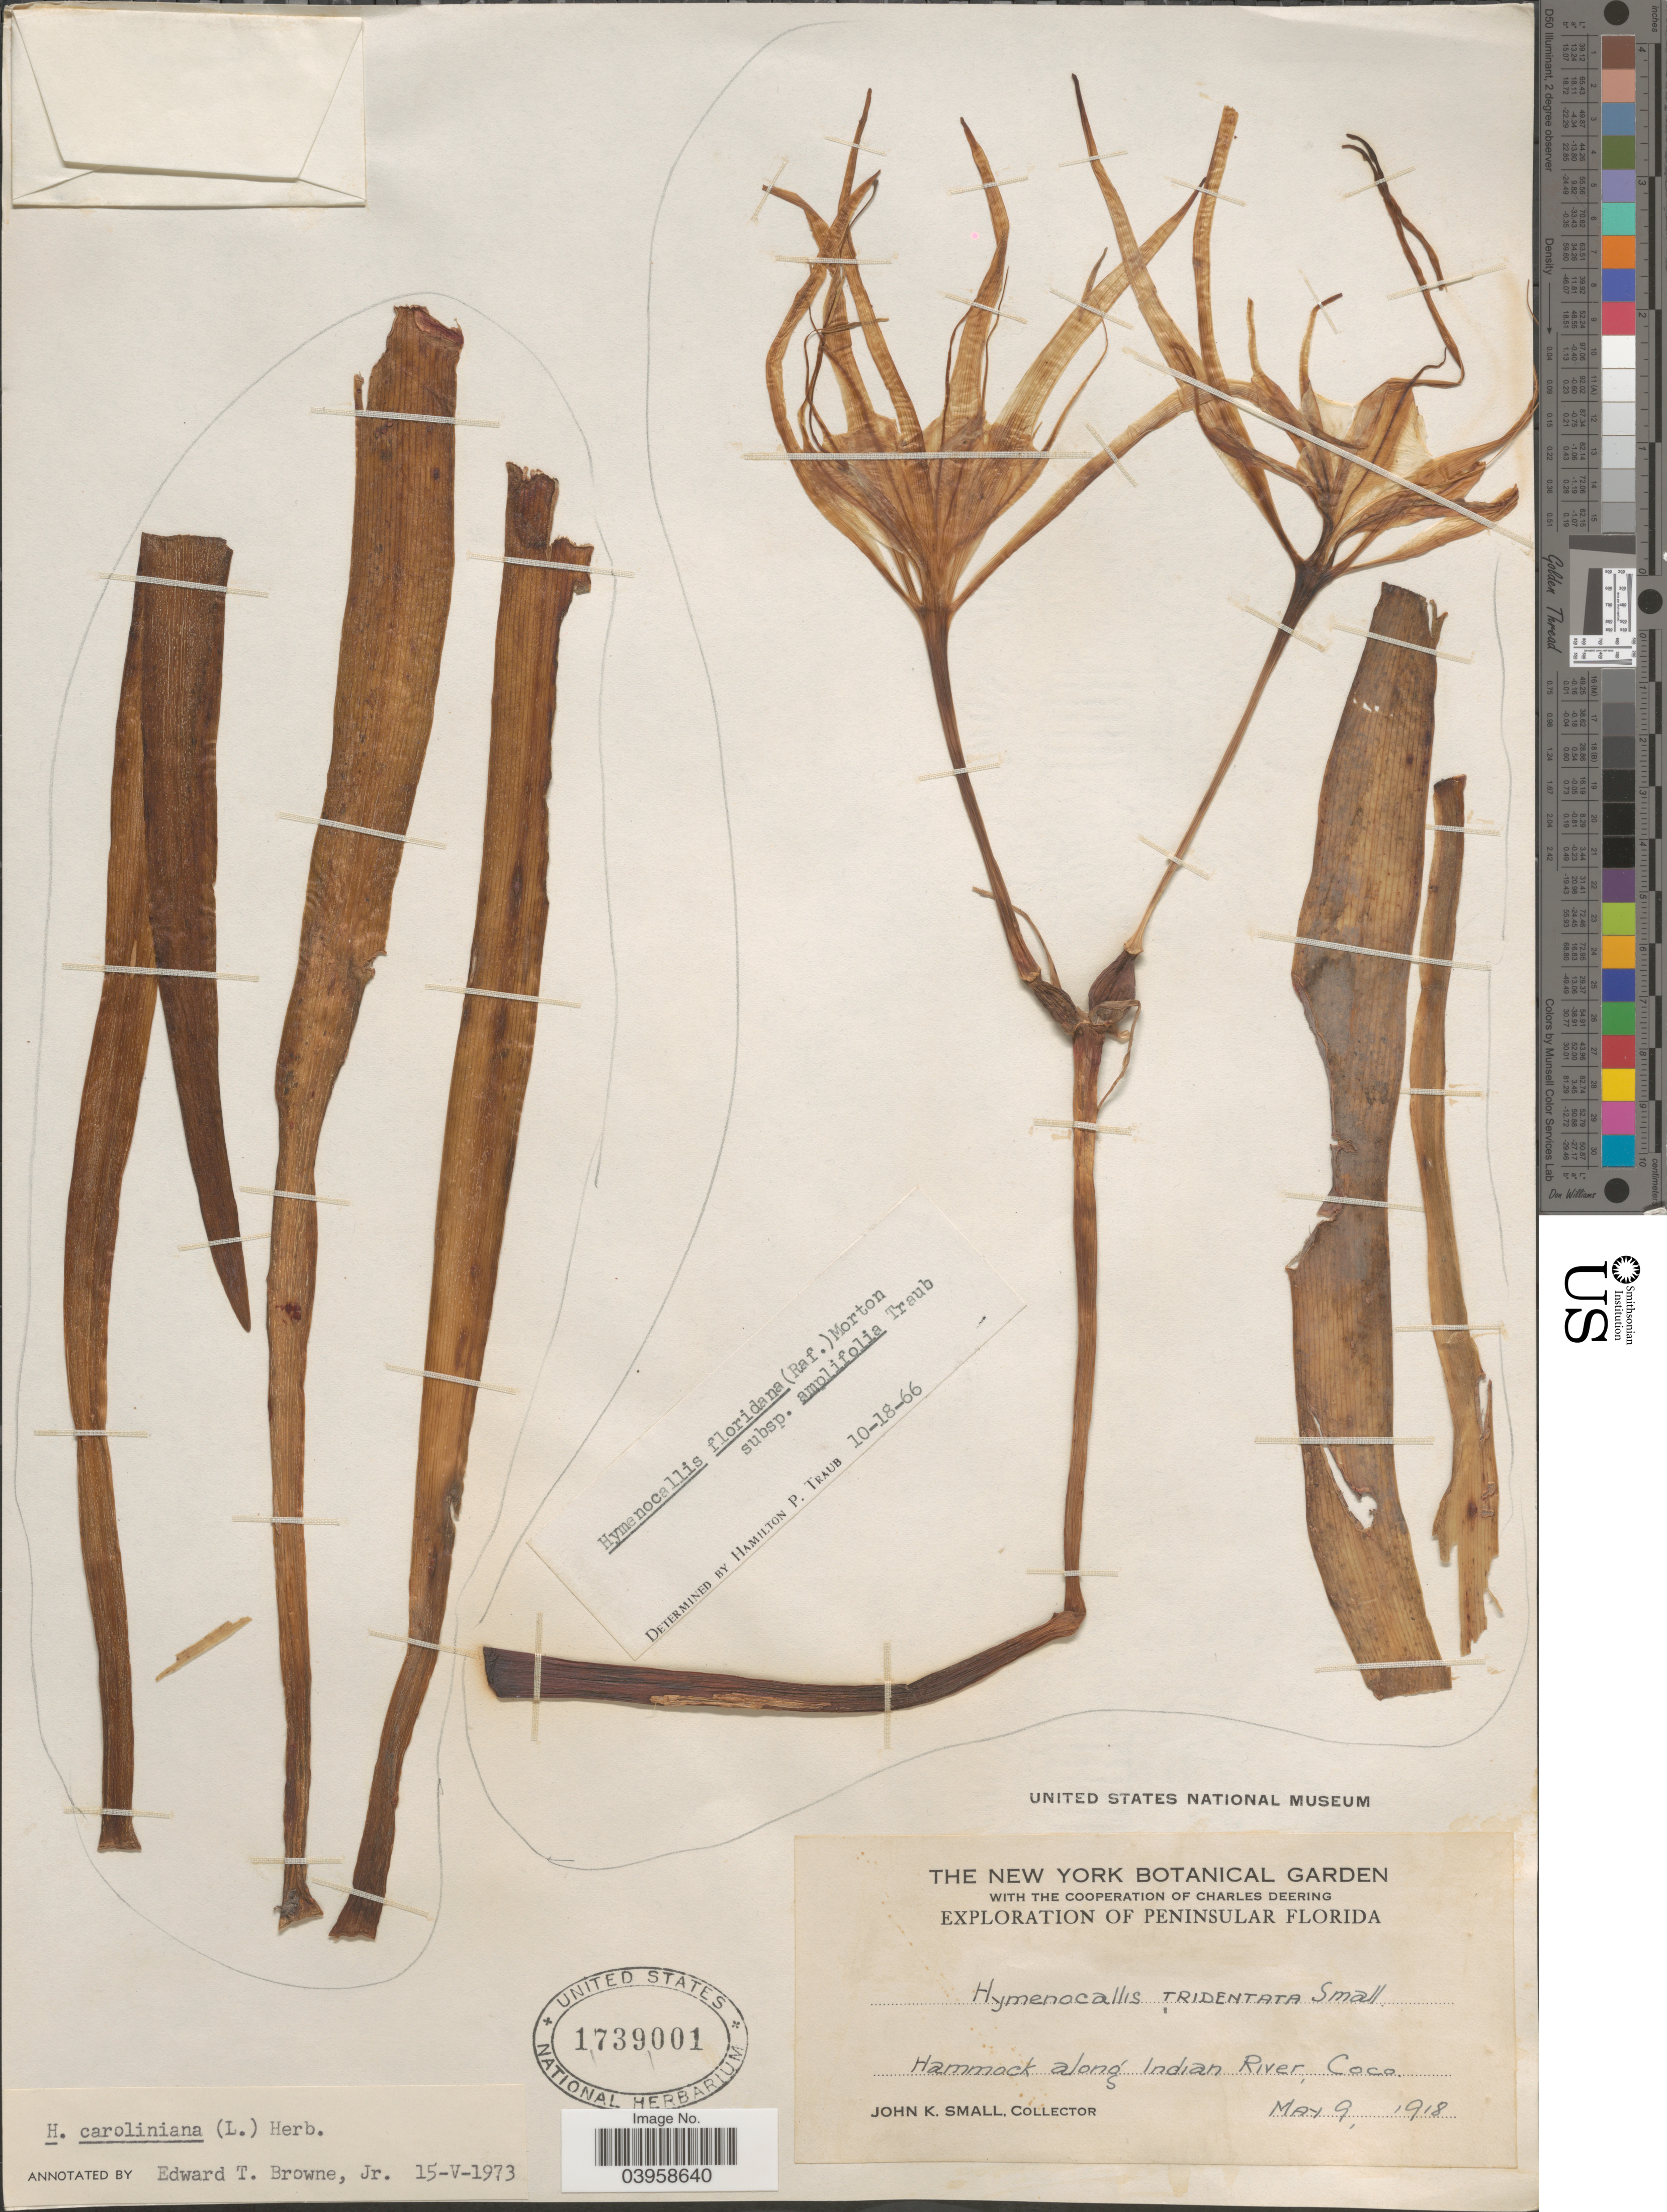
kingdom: Plantae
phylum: Tracheophyta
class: Liliopsida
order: Asparagales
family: Amaryllidaceae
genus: Hymenocallis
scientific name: Hymenocallis caroliniana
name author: (L.) Herb.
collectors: J. K. Small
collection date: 1918-05-09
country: United States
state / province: Florida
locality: Peninsular Florida. Hammock along Indian River, Coco.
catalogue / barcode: US 1739001